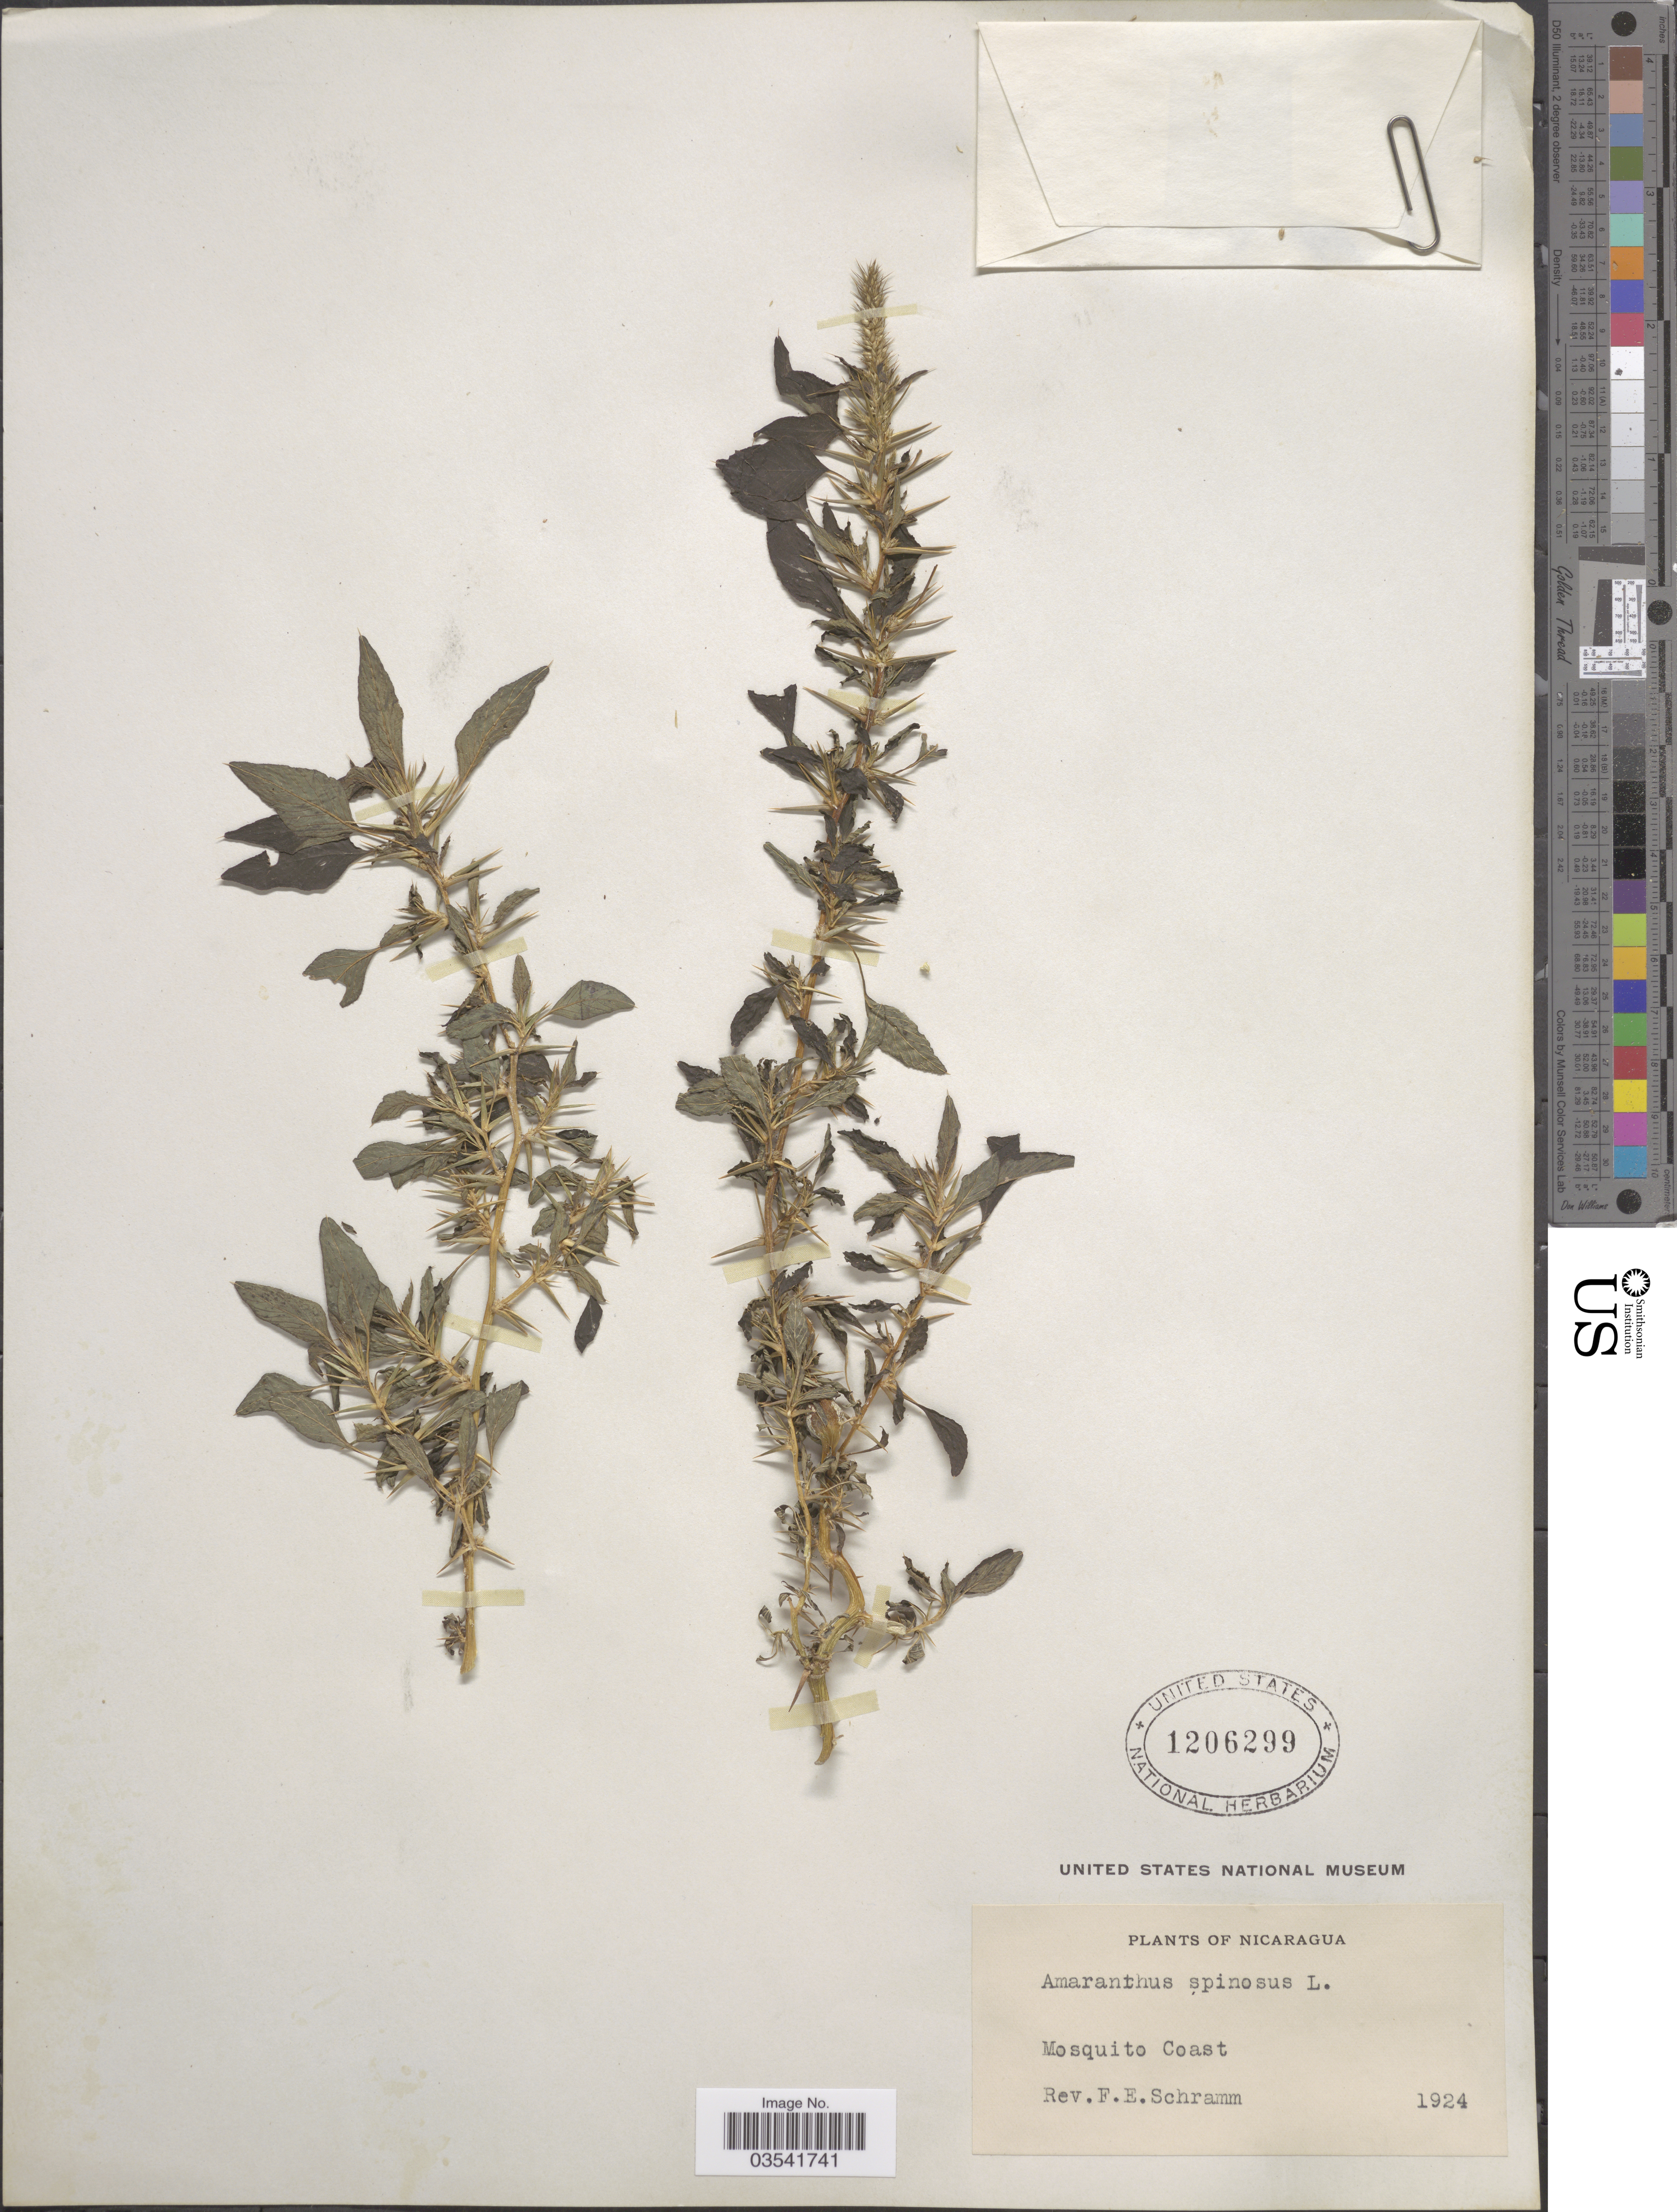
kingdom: Plantae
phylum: Tracheophyta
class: Magnoliopsida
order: Caryophyllales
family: Amaranthaceae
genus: Amaranthus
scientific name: Amaranthus spinosus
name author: L.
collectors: F. E. Schramm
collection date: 1924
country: Nicaragua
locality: Mosquito Coast.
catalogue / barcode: US 1206299